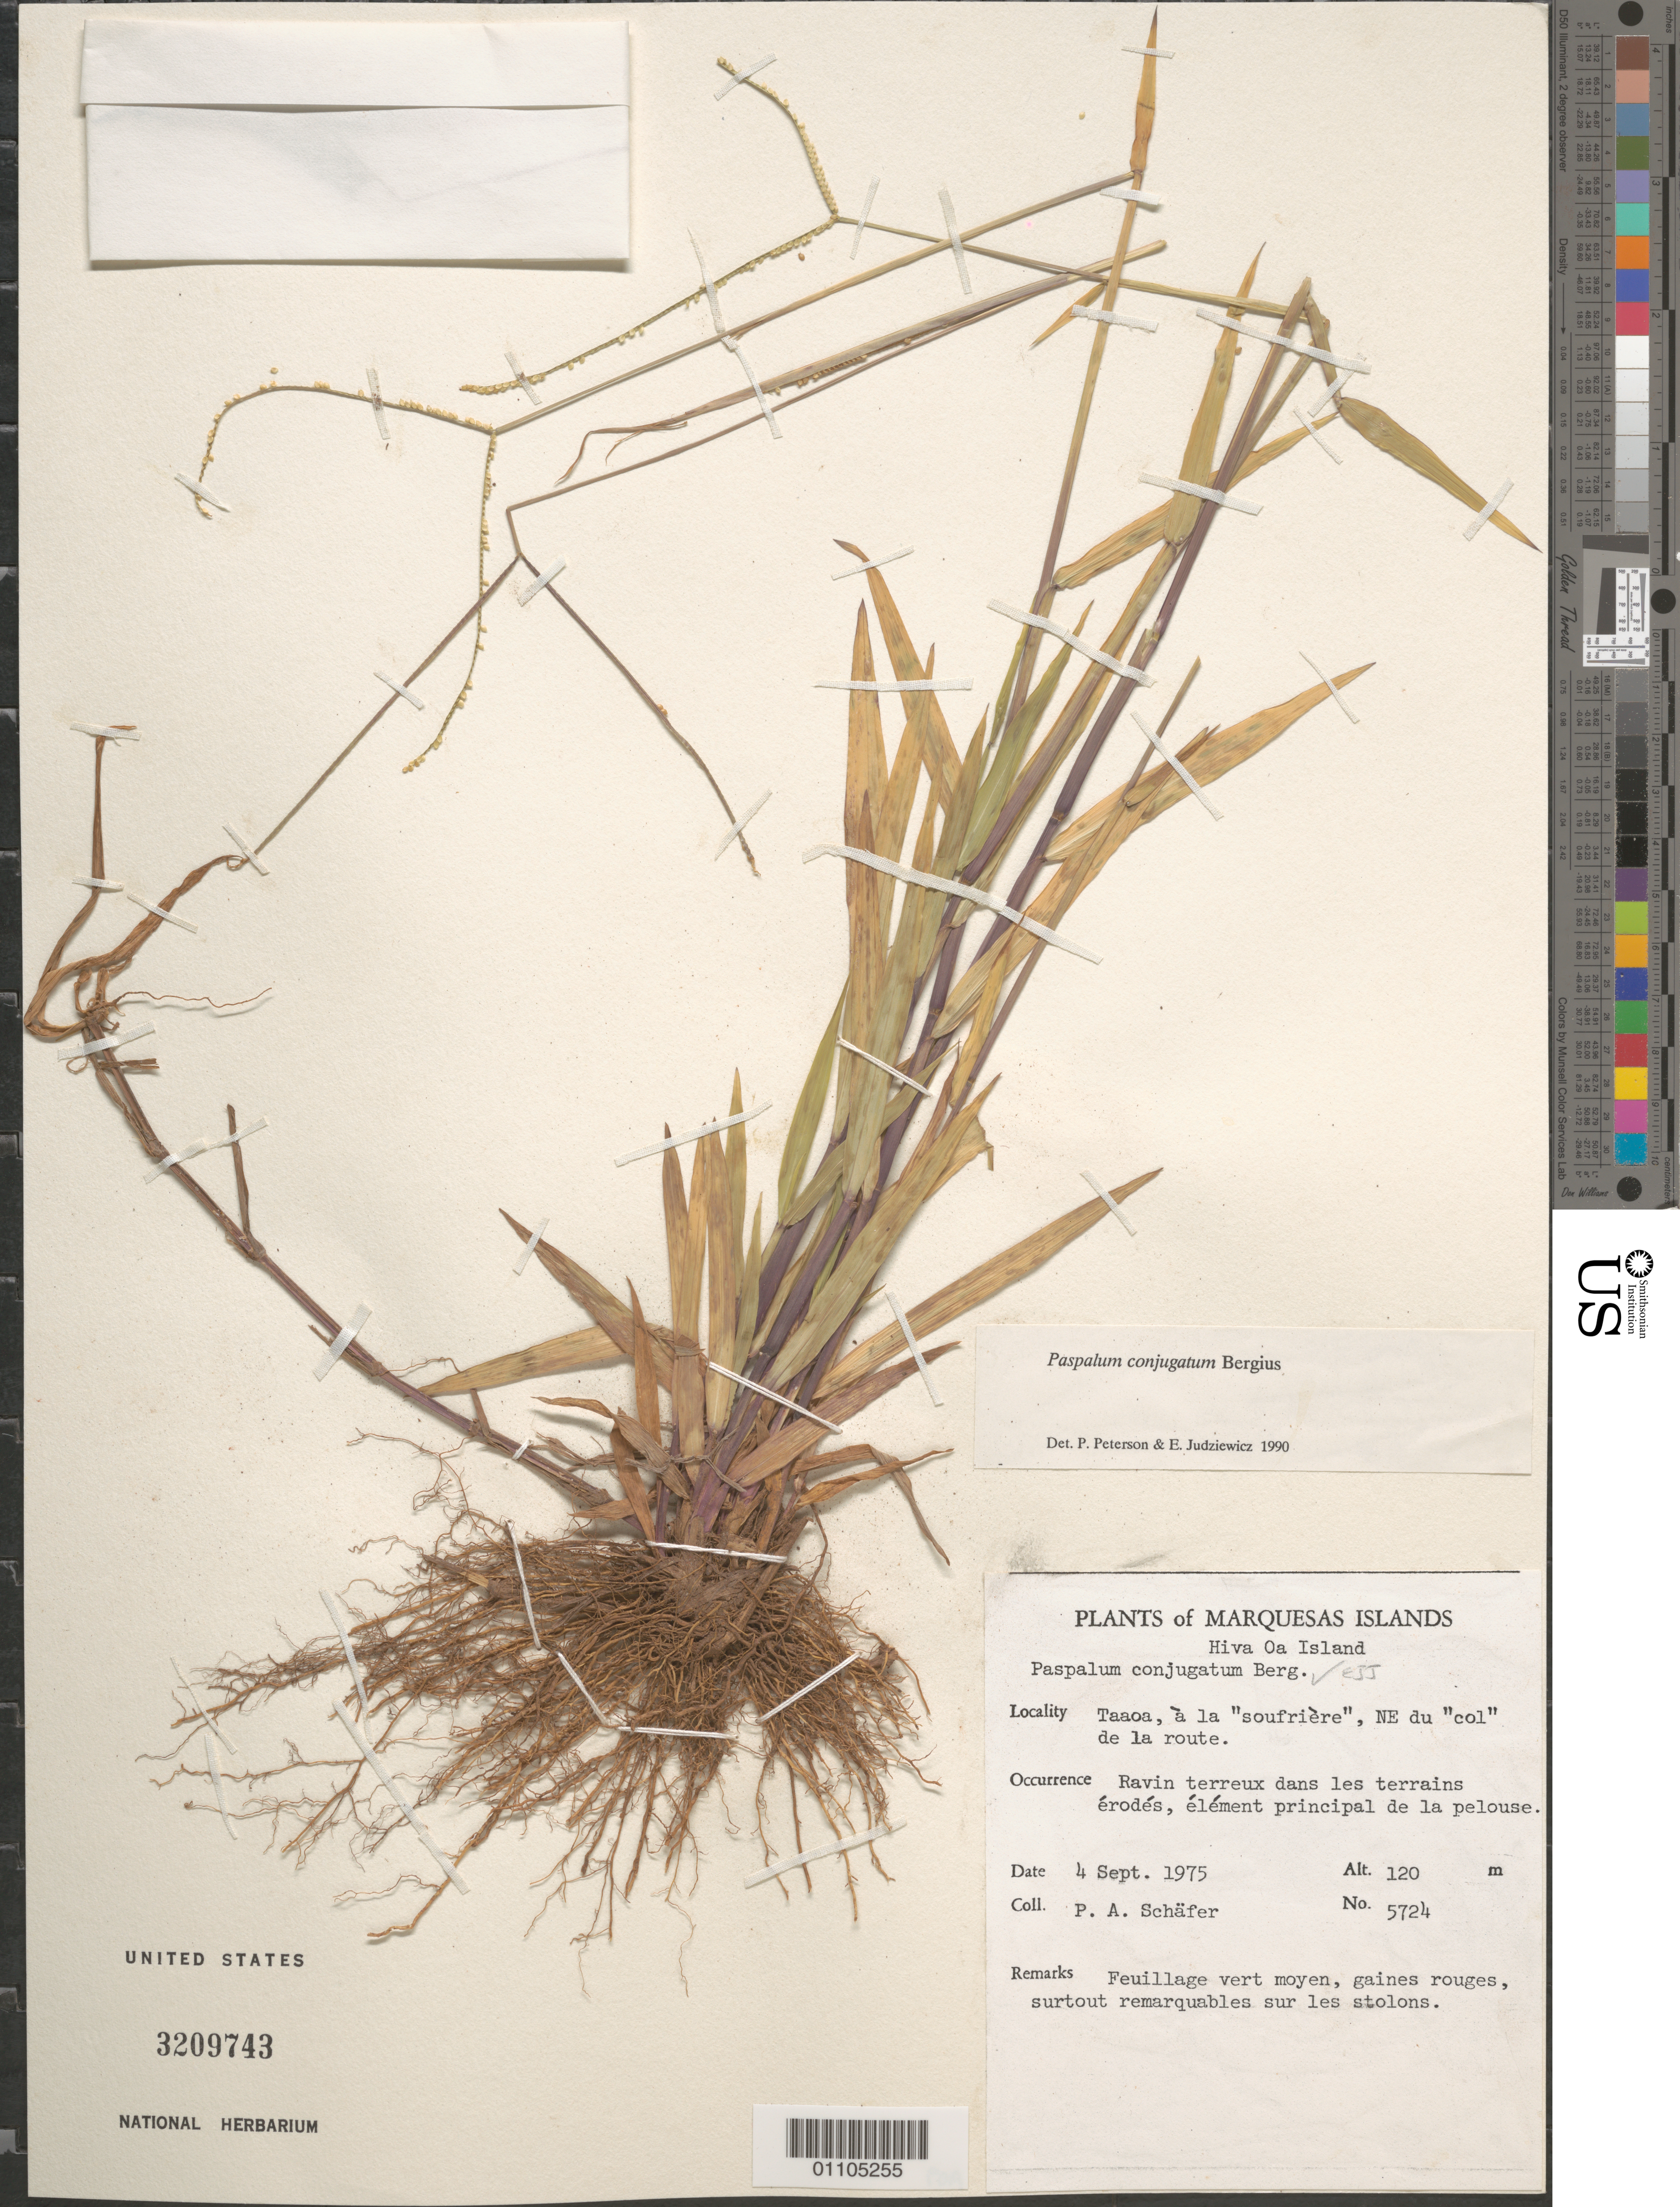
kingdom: Plantae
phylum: Tracheophyta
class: Liliopsida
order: Poales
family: Poaceae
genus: Paspalum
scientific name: Paspalum conjugatum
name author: P.J. Bergius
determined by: Peterson, P. M.; Judziewicz, E. J.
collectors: P. A. Schäfer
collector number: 5724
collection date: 1975-09-02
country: French Polynesia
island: Hiva Oa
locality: Taaoa, à la "soufrière"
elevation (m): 120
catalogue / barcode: US 3209743